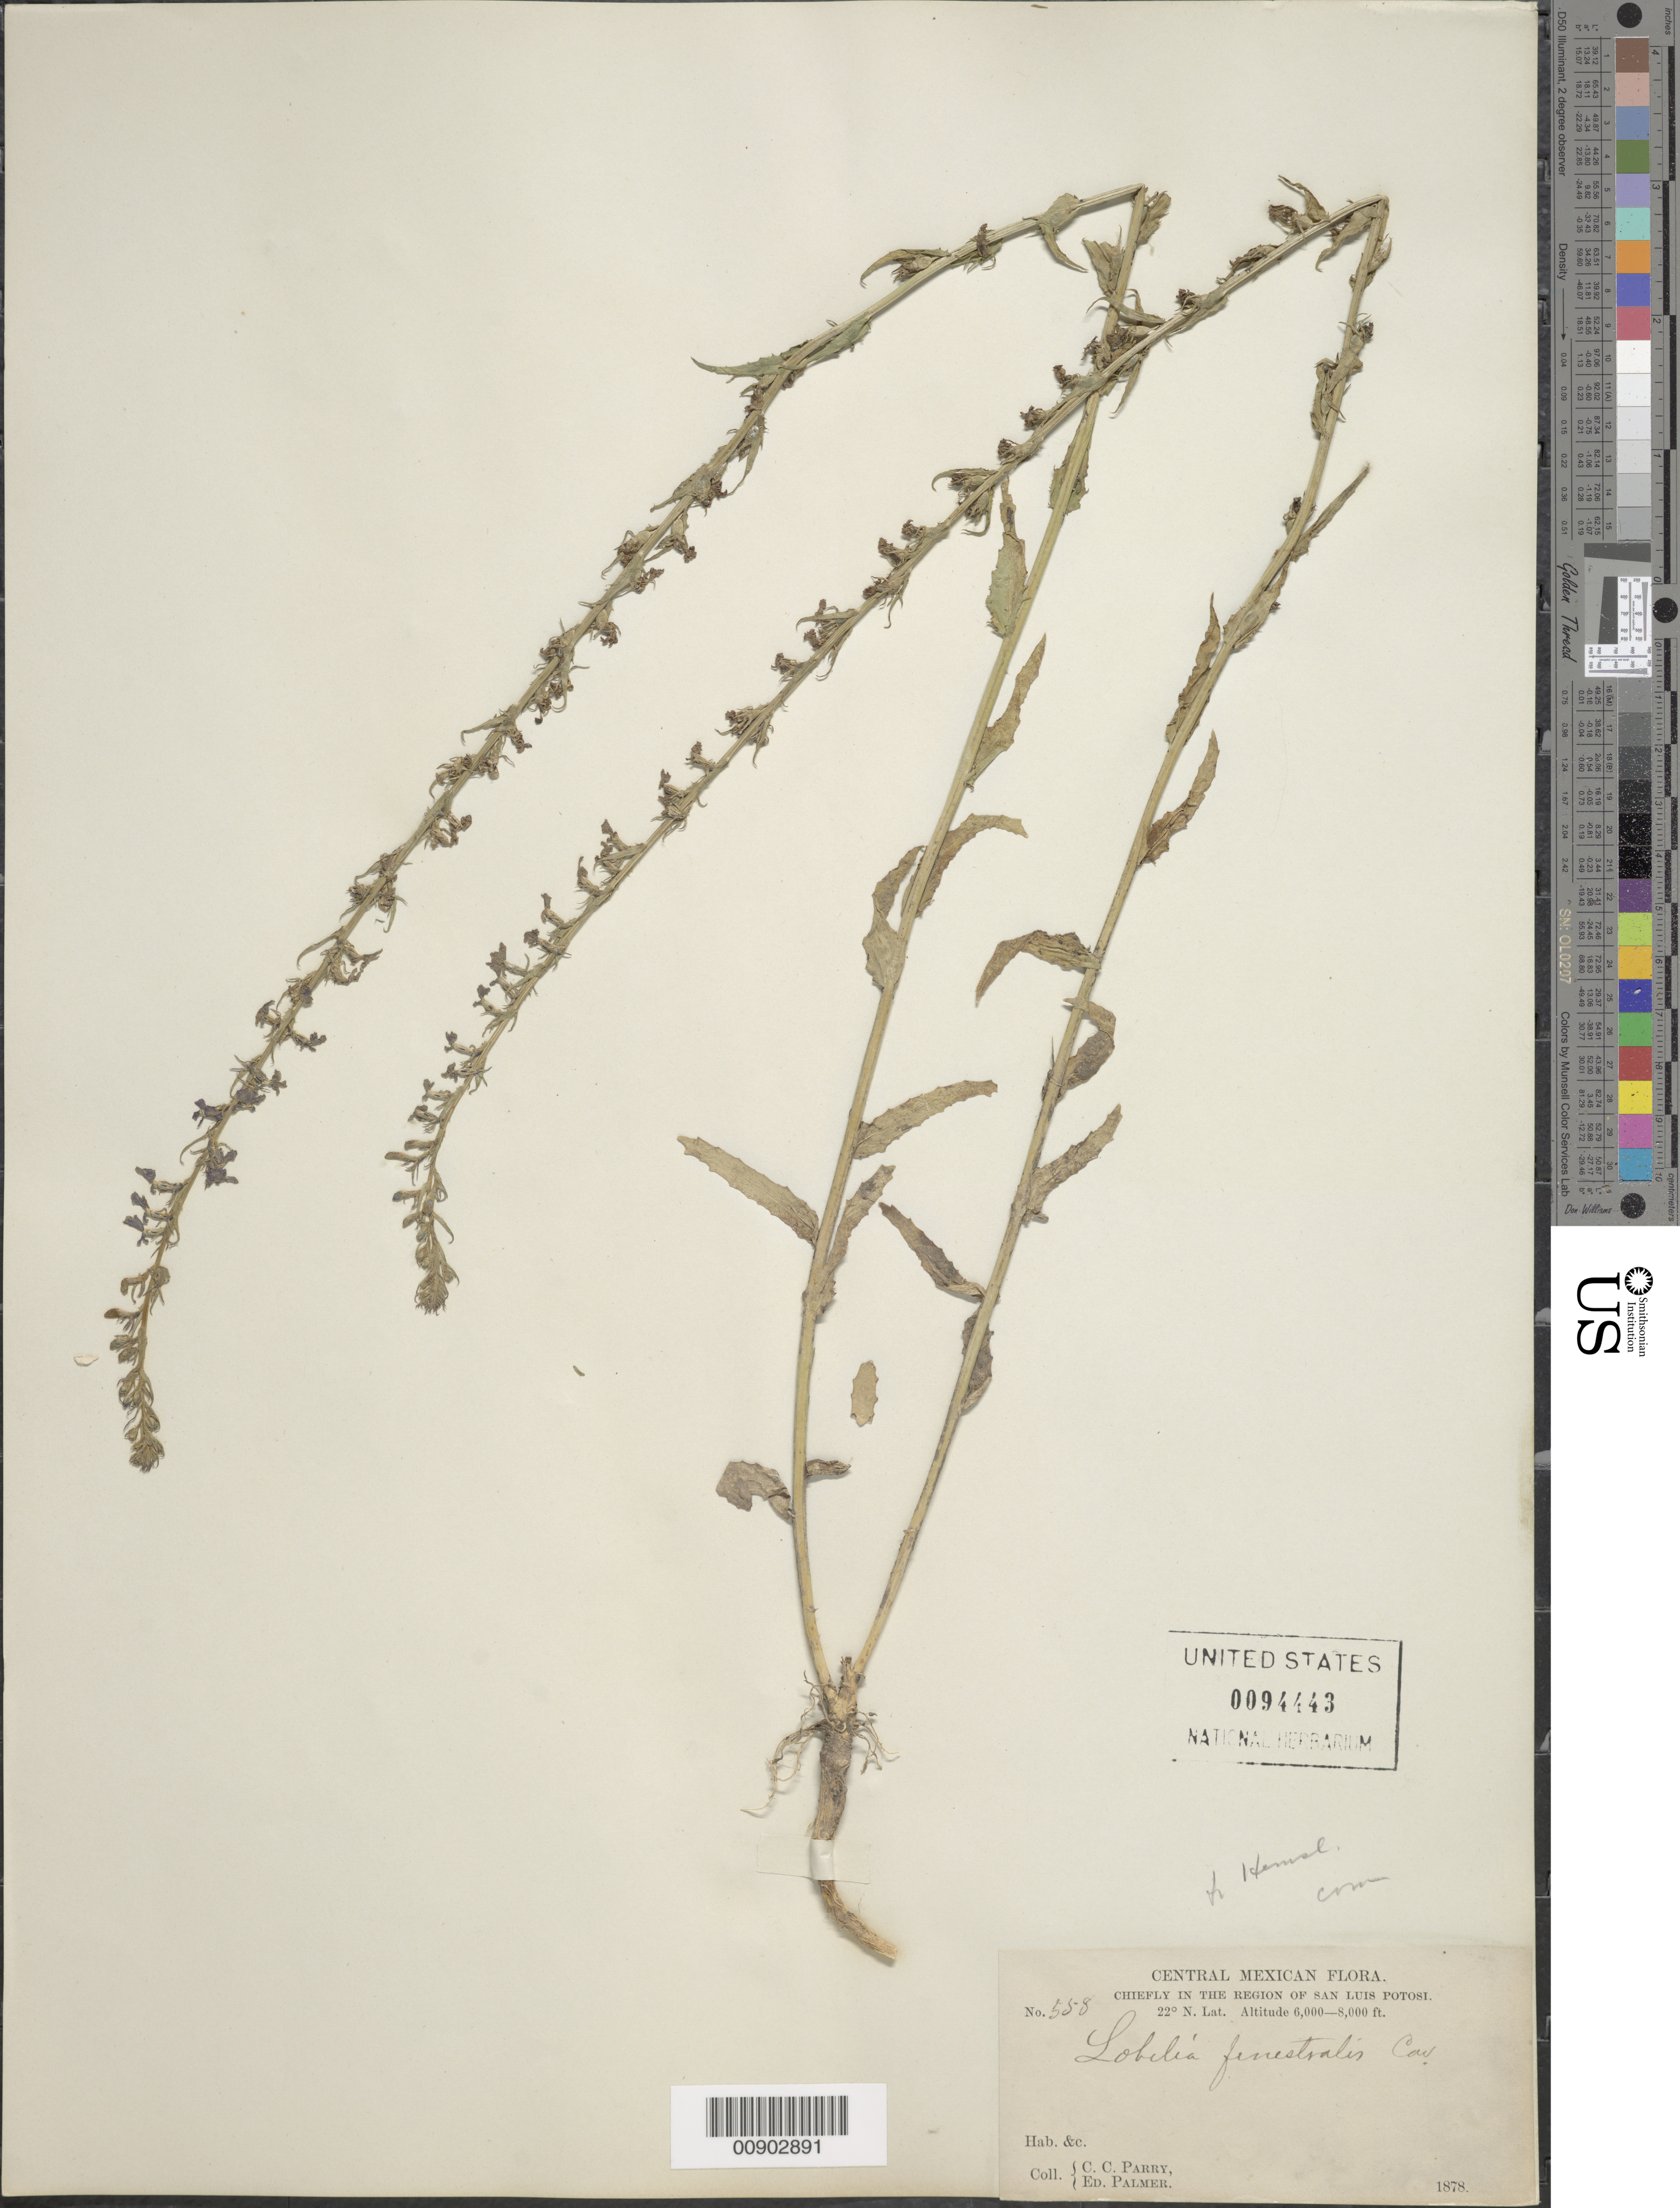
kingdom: Plantae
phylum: Tracheophyta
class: Magnoliopsida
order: Asterales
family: Campanulaceae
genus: Lobelia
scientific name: Lobelia fenestralis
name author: Cav.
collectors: C. C. Parry & E. Palmer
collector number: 558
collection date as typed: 1878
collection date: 1878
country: Mexico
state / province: San Luis Potosí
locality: Chiefly in the region of San Luis Potosí.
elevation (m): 1829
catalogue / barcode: US 94443